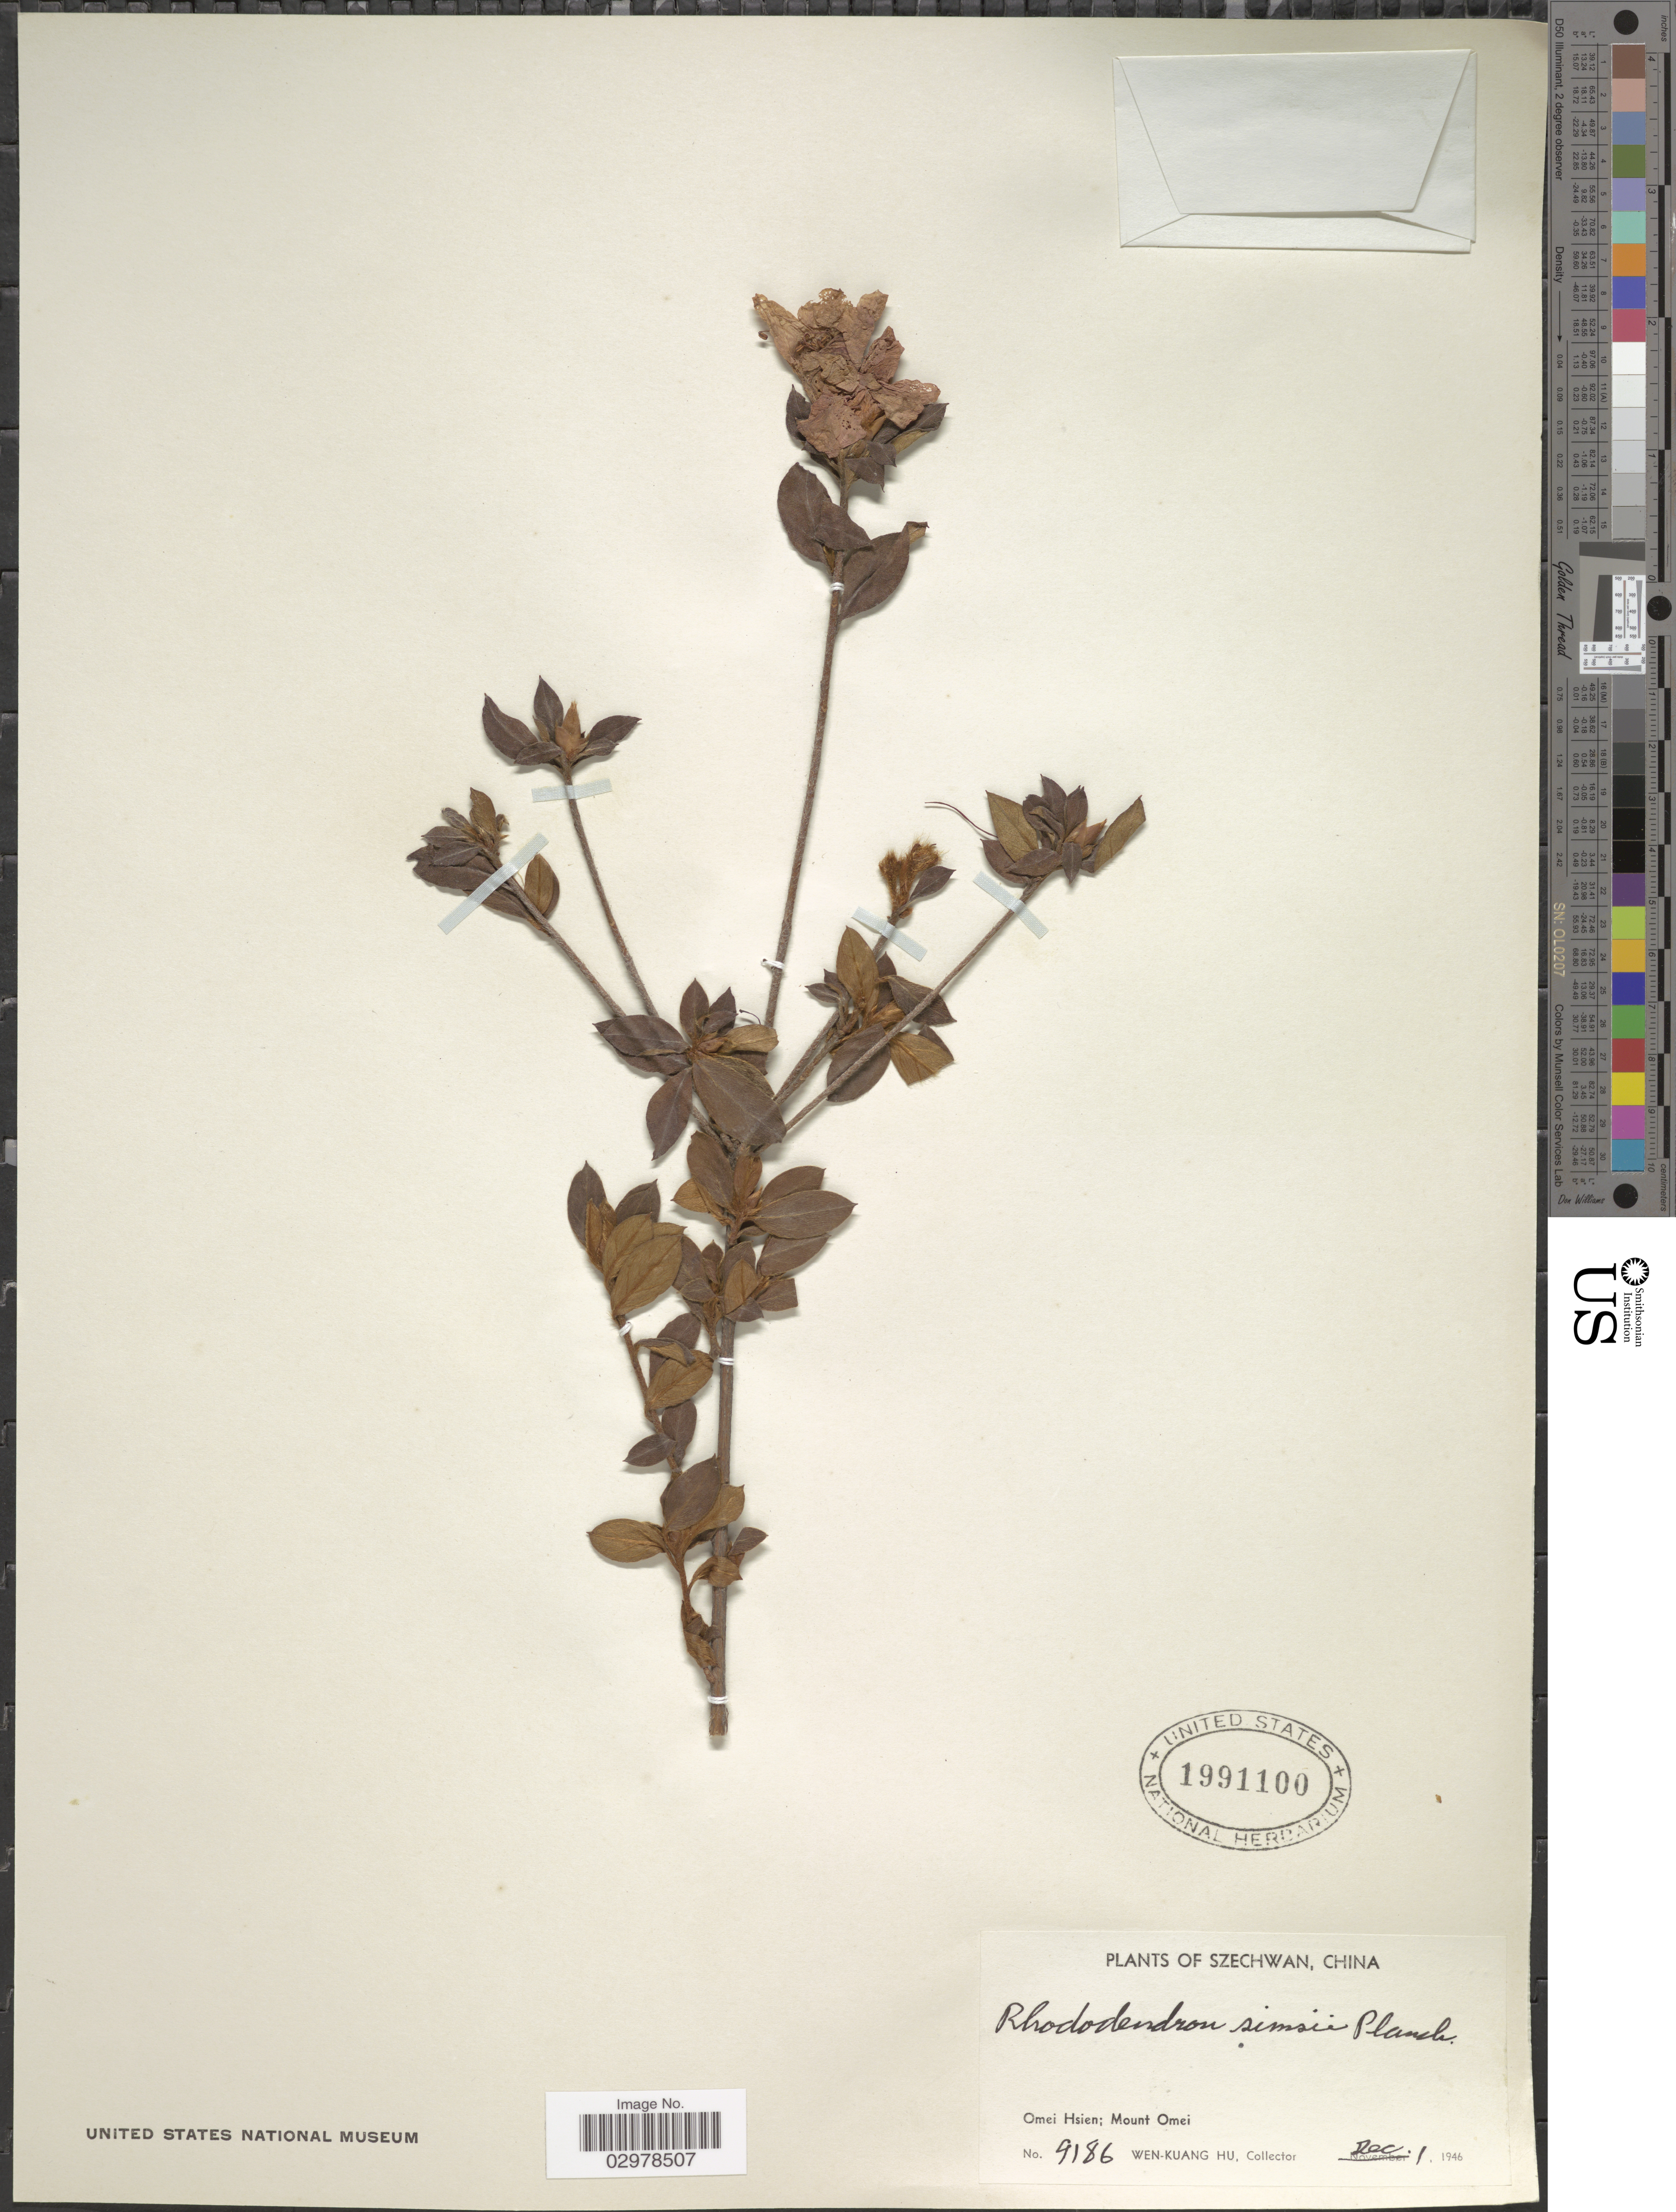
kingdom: Plantae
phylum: Tracheophyta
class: Magnoliopsida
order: Ericales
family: Ericaceae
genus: Rhododendron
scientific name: Rhododendron simsii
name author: Planch.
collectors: W. K. Hu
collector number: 9186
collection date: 1946-12-01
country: China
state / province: Sichuan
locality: Szechwan. Omei Hsien; Mount Omei.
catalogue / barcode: US 1991100